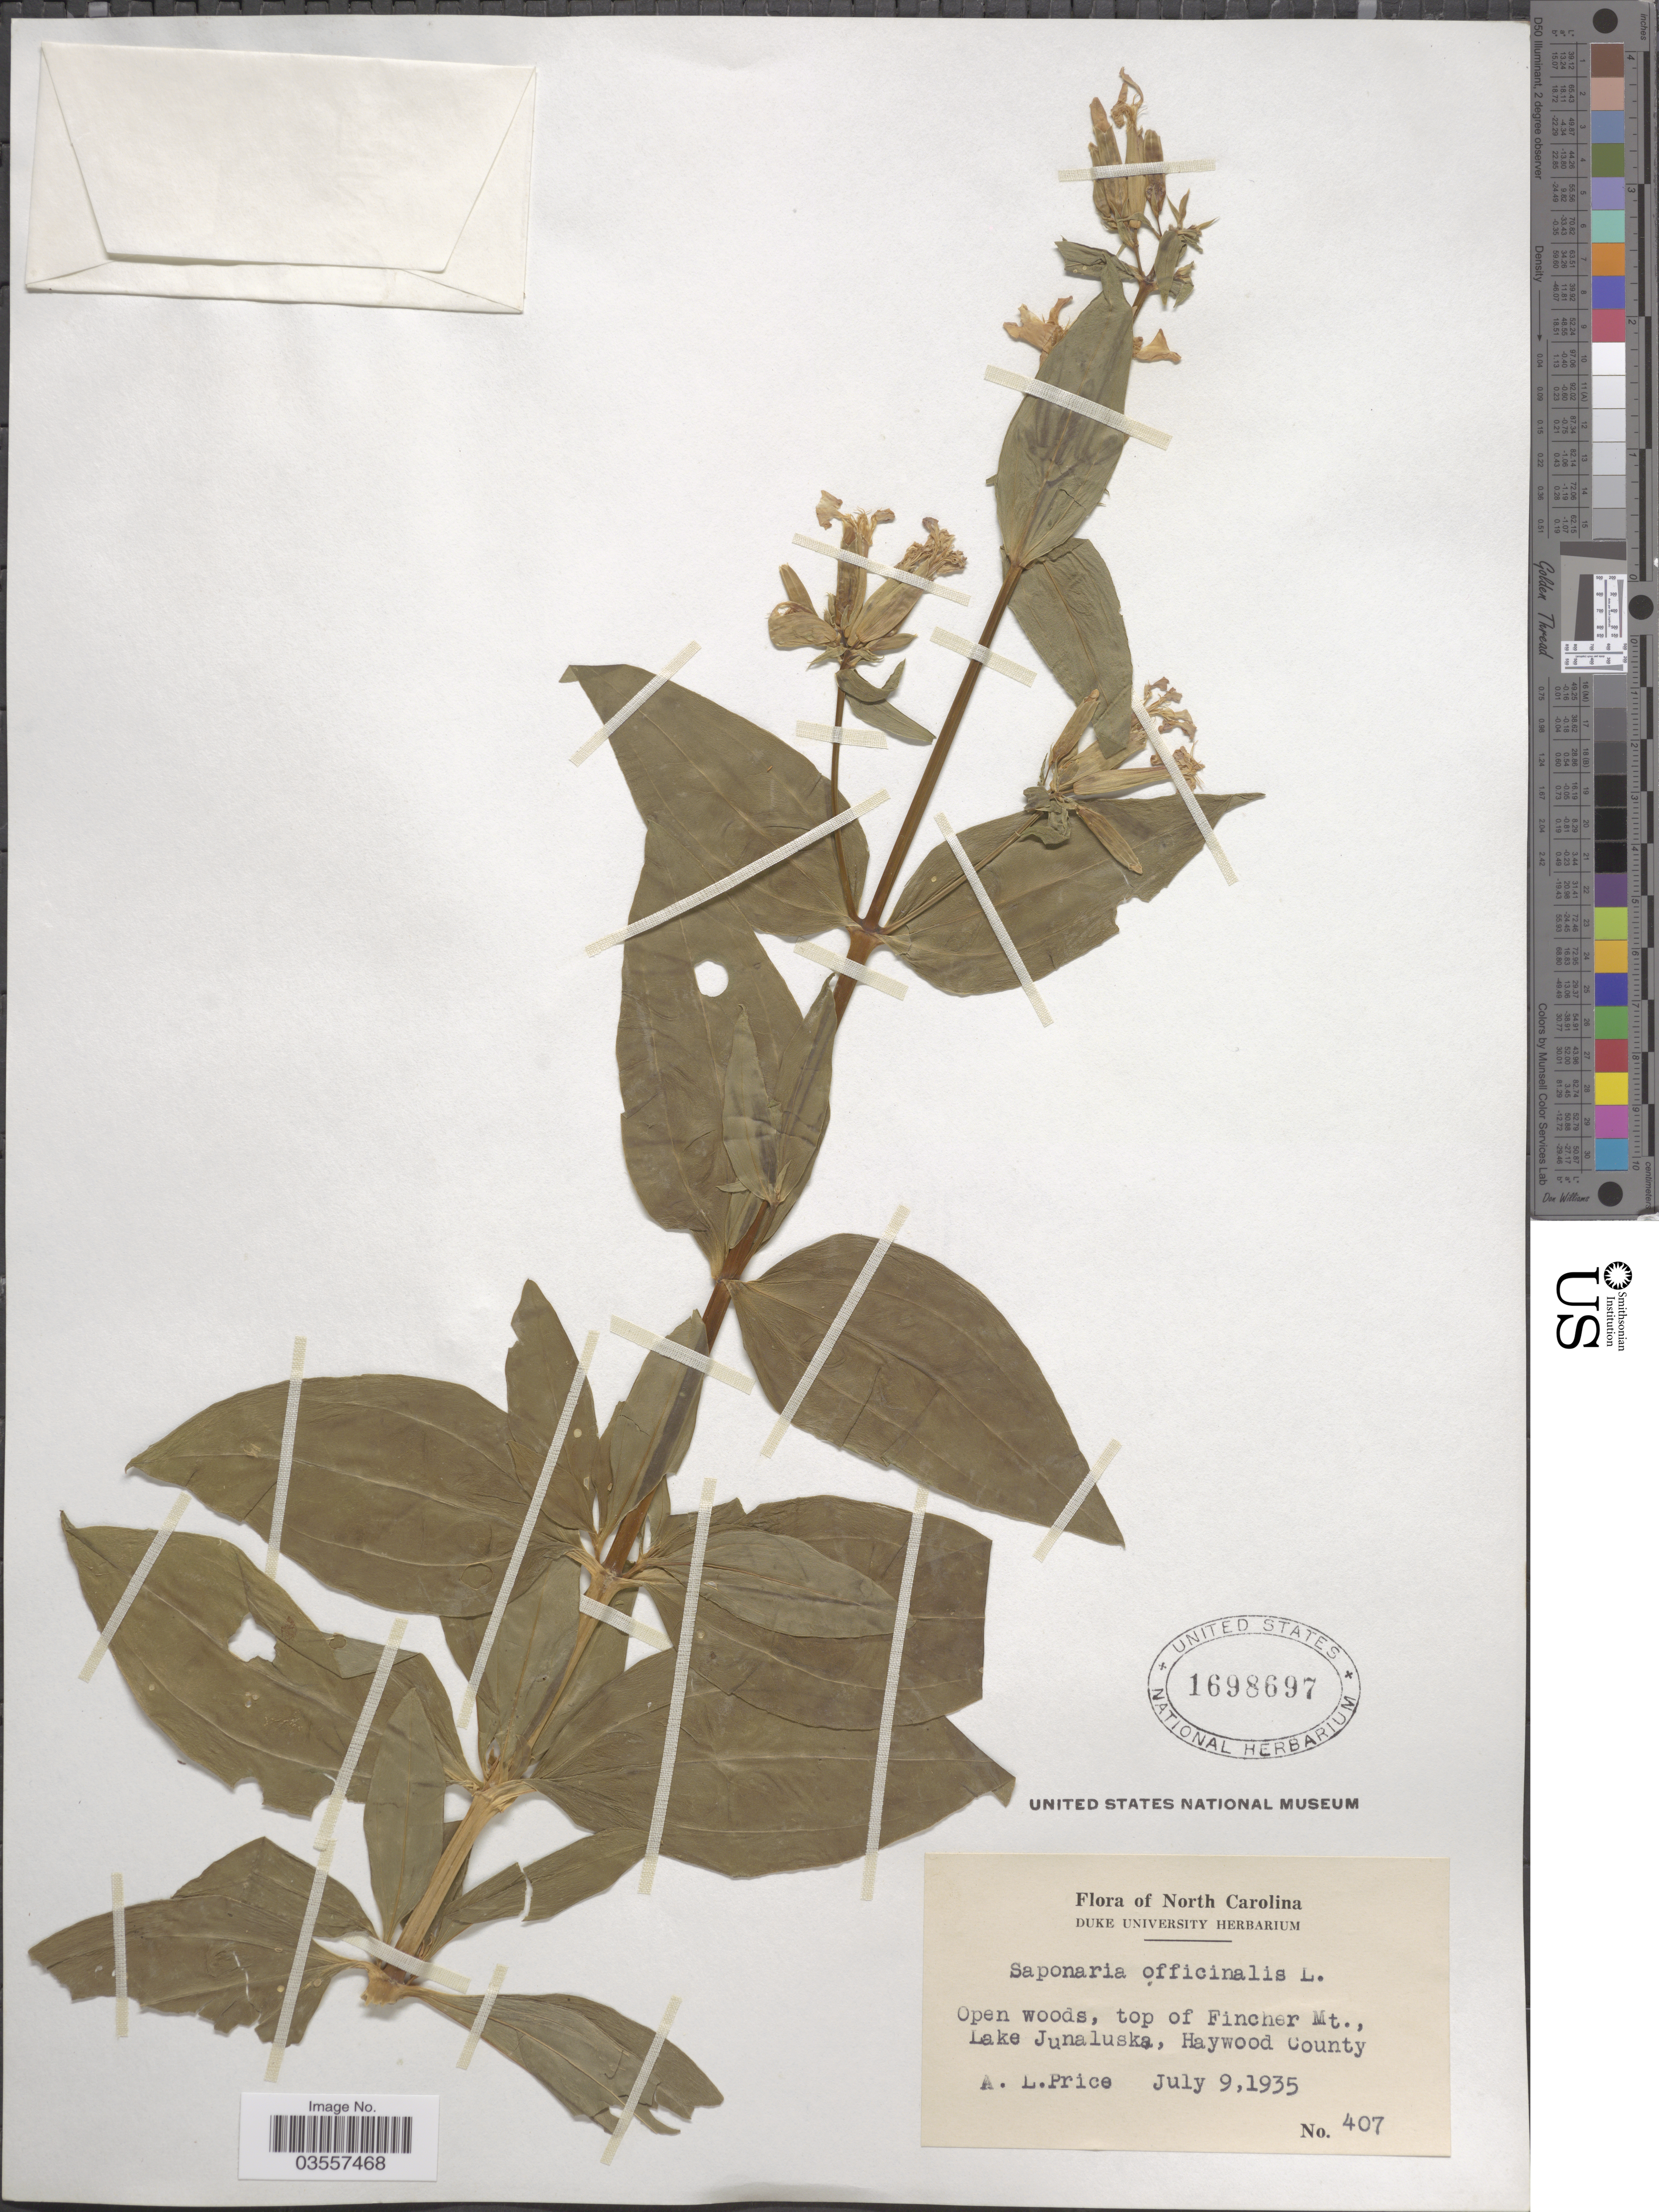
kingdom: Plantae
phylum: Tracheophyta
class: Magnoliopsida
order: Caryophyllales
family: Caryophyllaceae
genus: Saponaria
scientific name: Saponaria officinalis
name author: L.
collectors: A. Price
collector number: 407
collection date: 1935-07-09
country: United States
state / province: North Carolina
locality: Open woods, top of Fincher Mt., Lake Junaluska, Haywood County.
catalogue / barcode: US 1698697